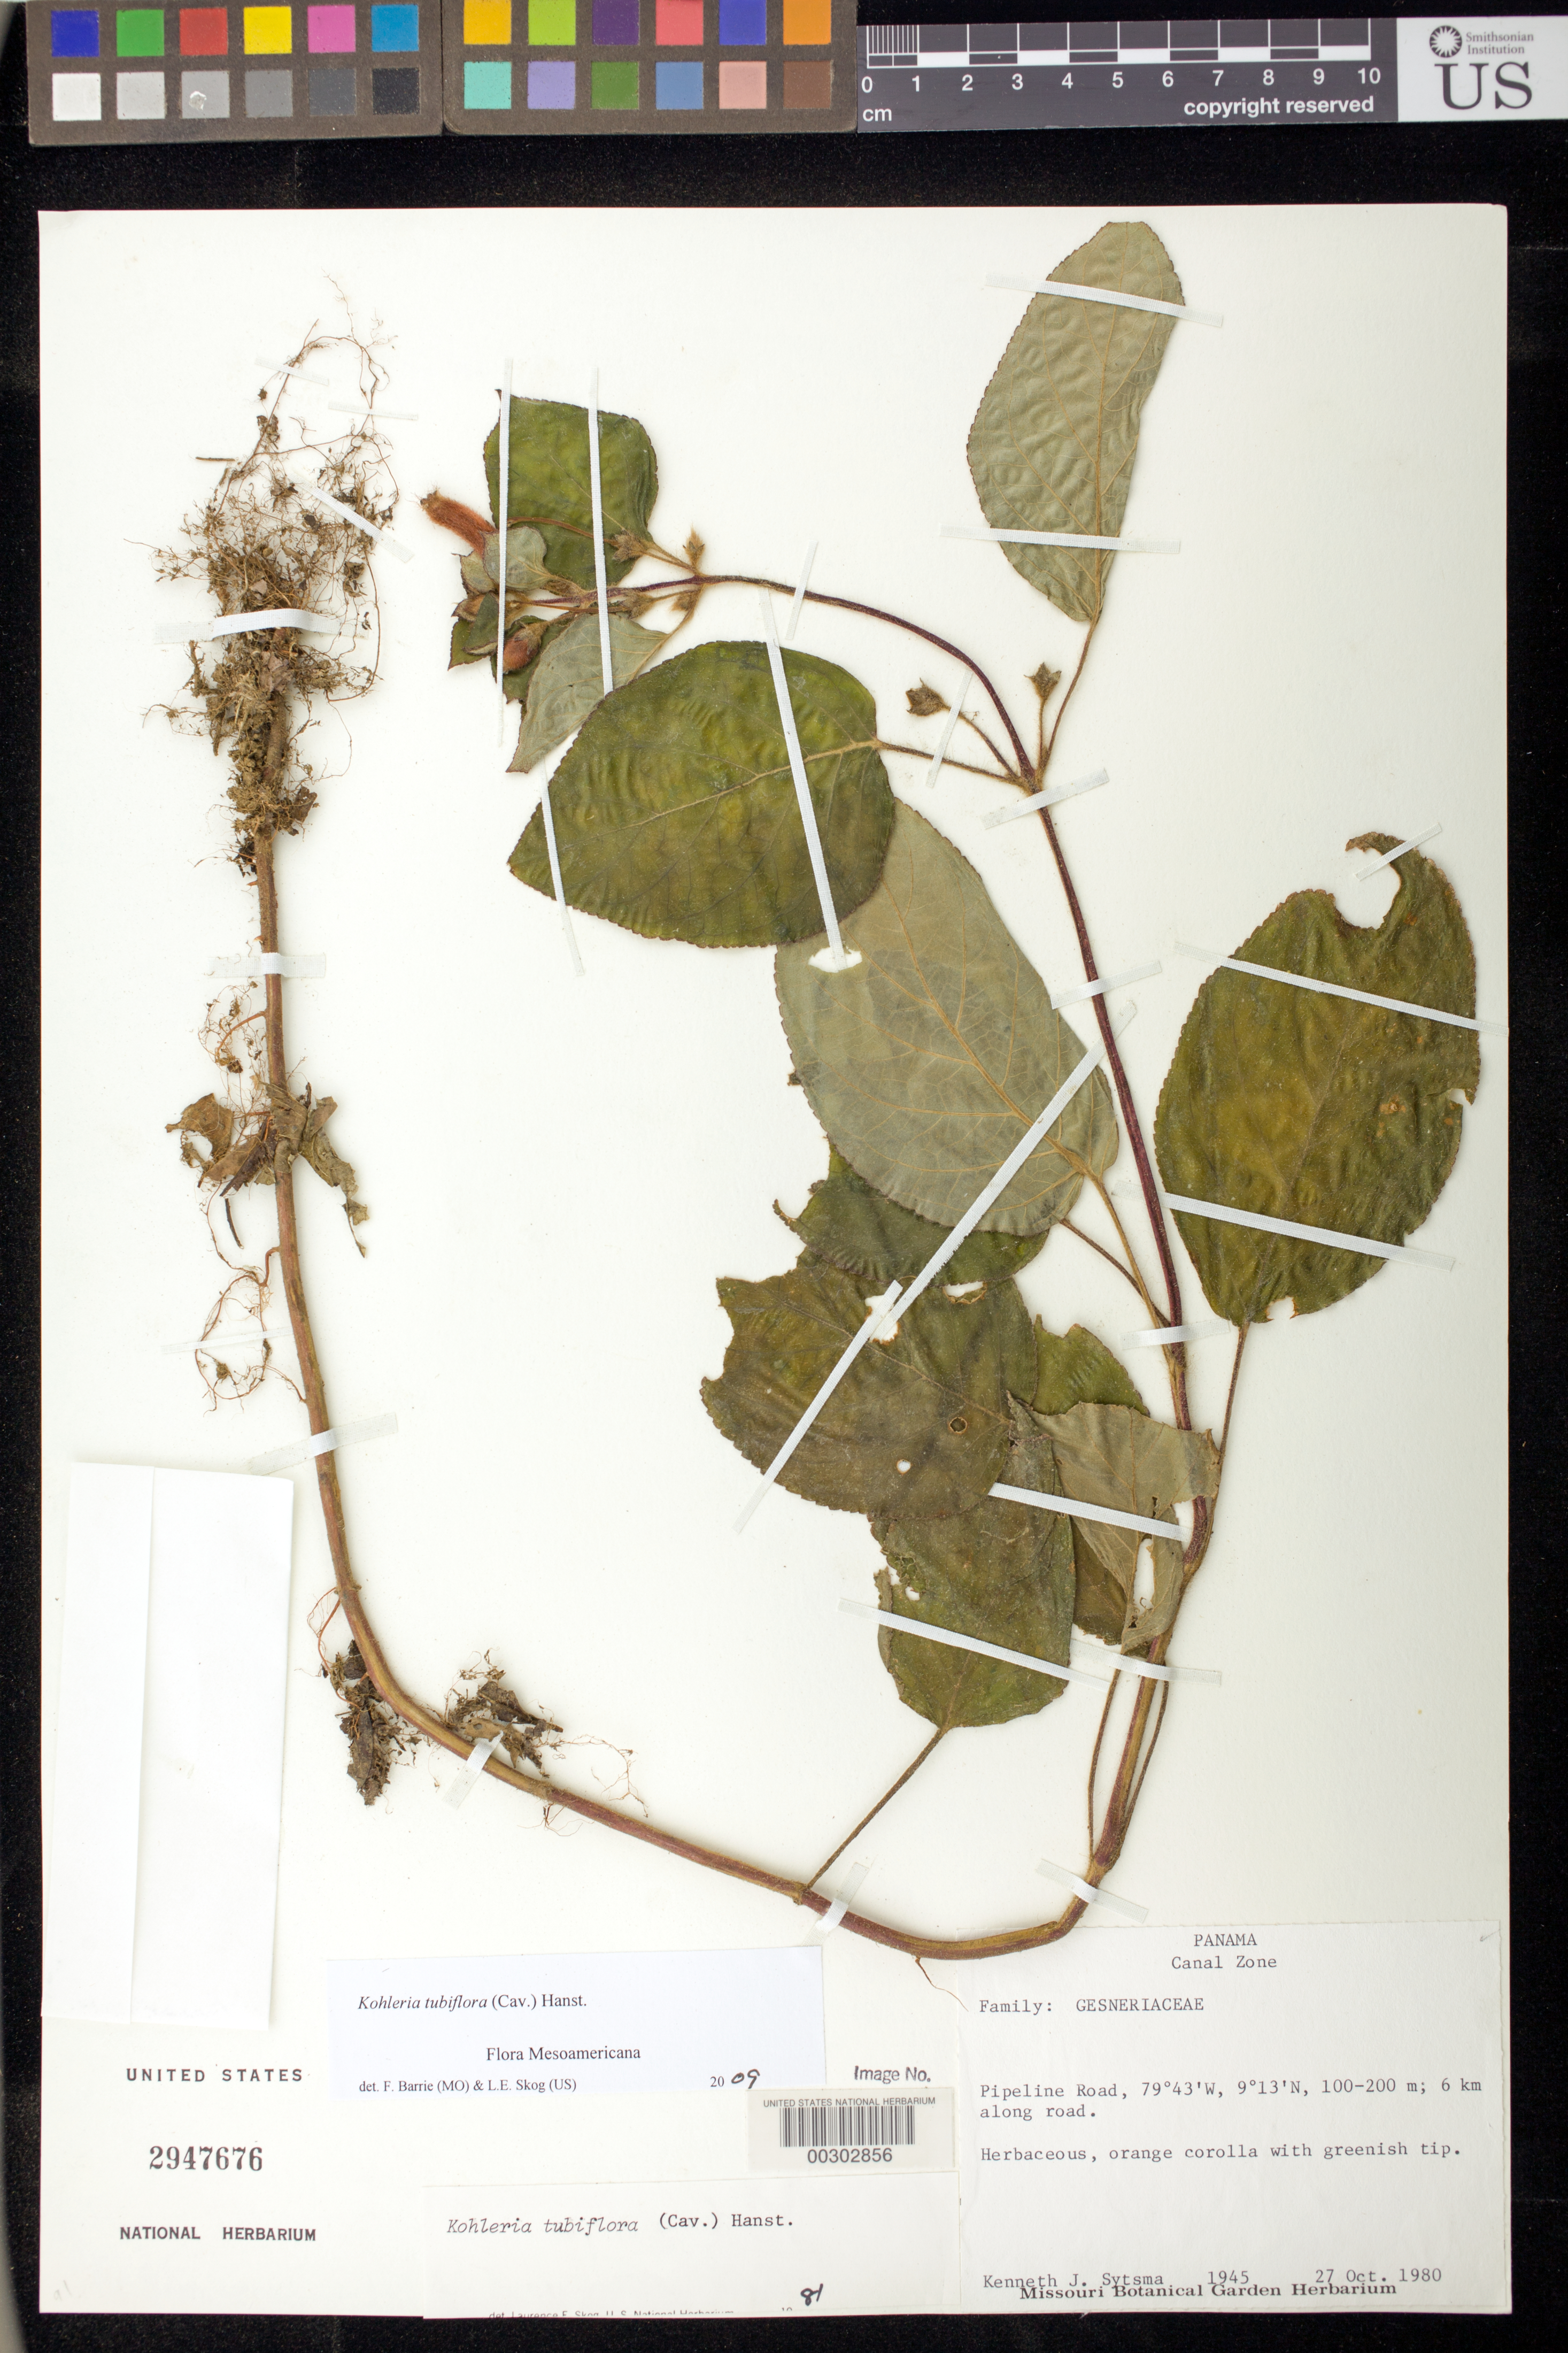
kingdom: Plantae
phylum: Tracheophyta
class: Magnoliopsida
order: Lamiales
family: Gesneriaceae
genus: Kohleria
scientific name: Kohleria tubiflora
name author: (Cav.) Hanst.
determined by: Skog, Laurence E.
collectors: K. J. Sytsma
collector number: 1945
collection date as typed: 27 Oct 1980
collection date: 1980-10-27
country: Panama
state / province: Panamá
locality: Canal Zone. Pipeline Road, 6 km along road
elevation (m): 100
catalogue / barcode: US 2947676